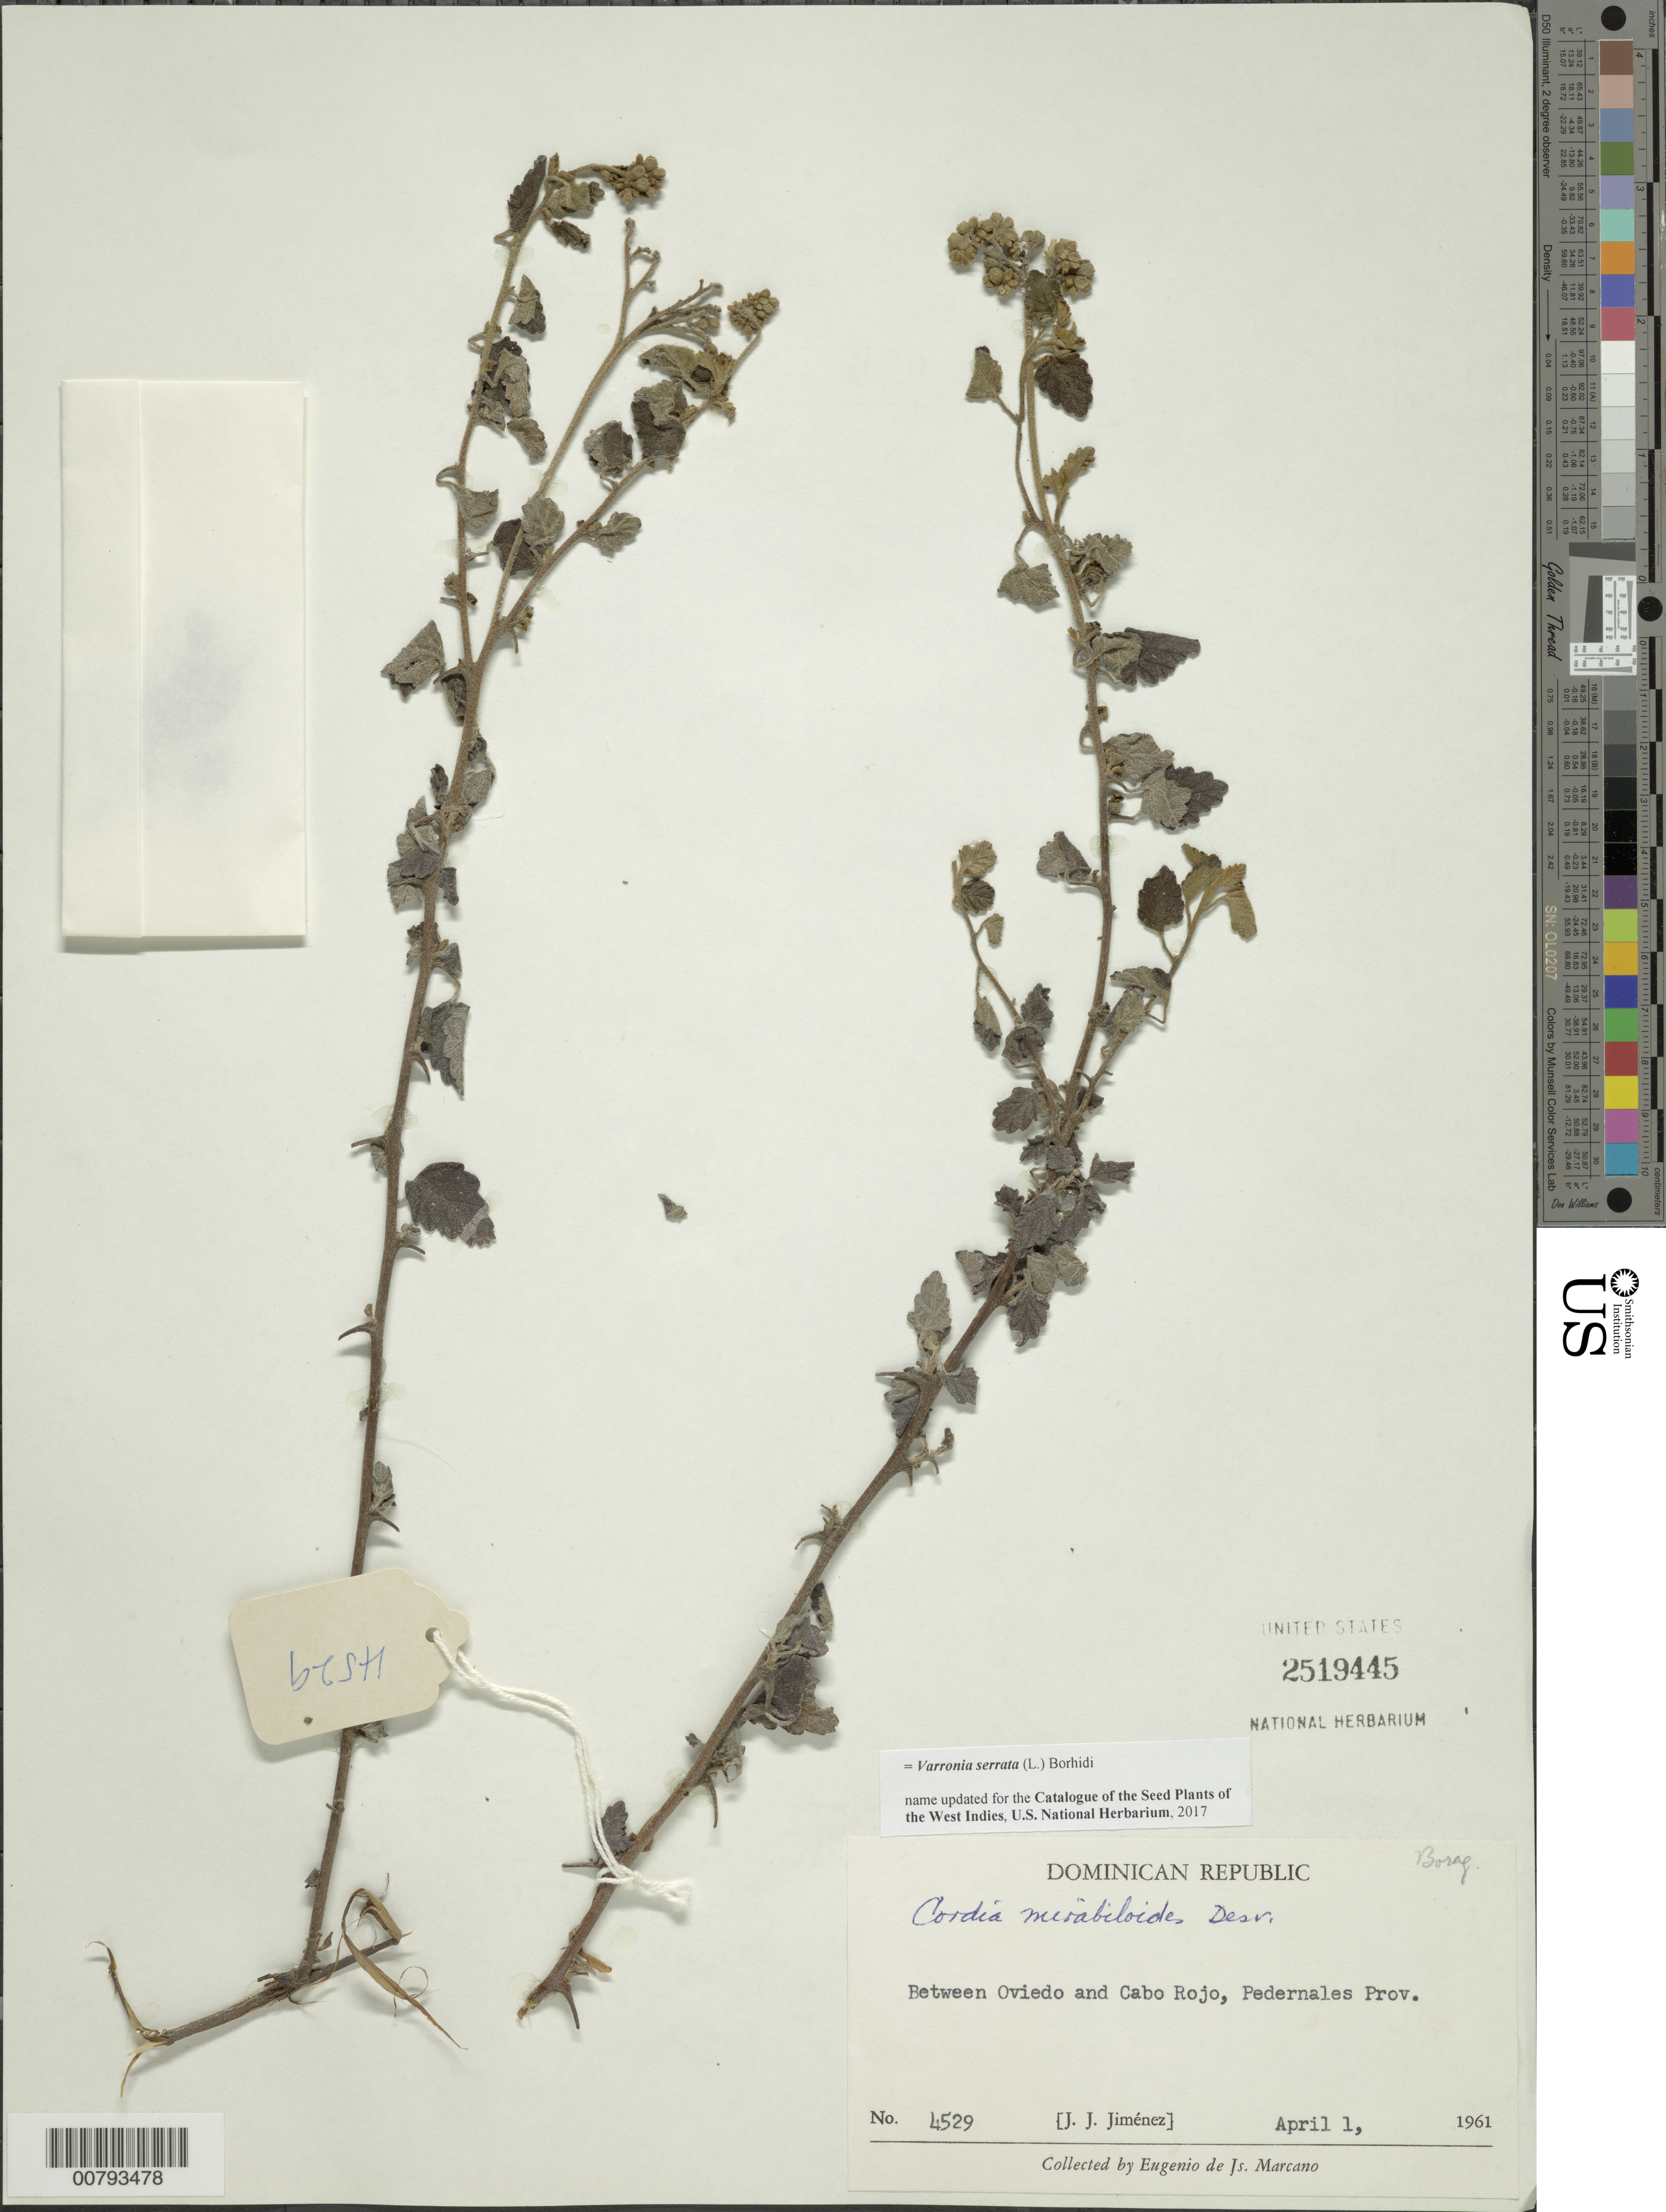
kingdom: Plantae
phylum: Tracheophyta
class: Magnoliopsida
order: Boraginales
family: Cordiaceae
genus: Varronia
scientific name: Varronia serrata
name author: (L.) Borhidi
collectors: E. J. Marcano F. & J. J. Jiménez Almonte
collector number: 4529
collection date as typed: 01 Apr 1961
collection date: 1961-04-01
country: Dominican Republic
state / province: Pedernales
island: Hispaniola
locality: Between Oviedo and Cabo Rojo.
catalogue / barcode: US 2519445